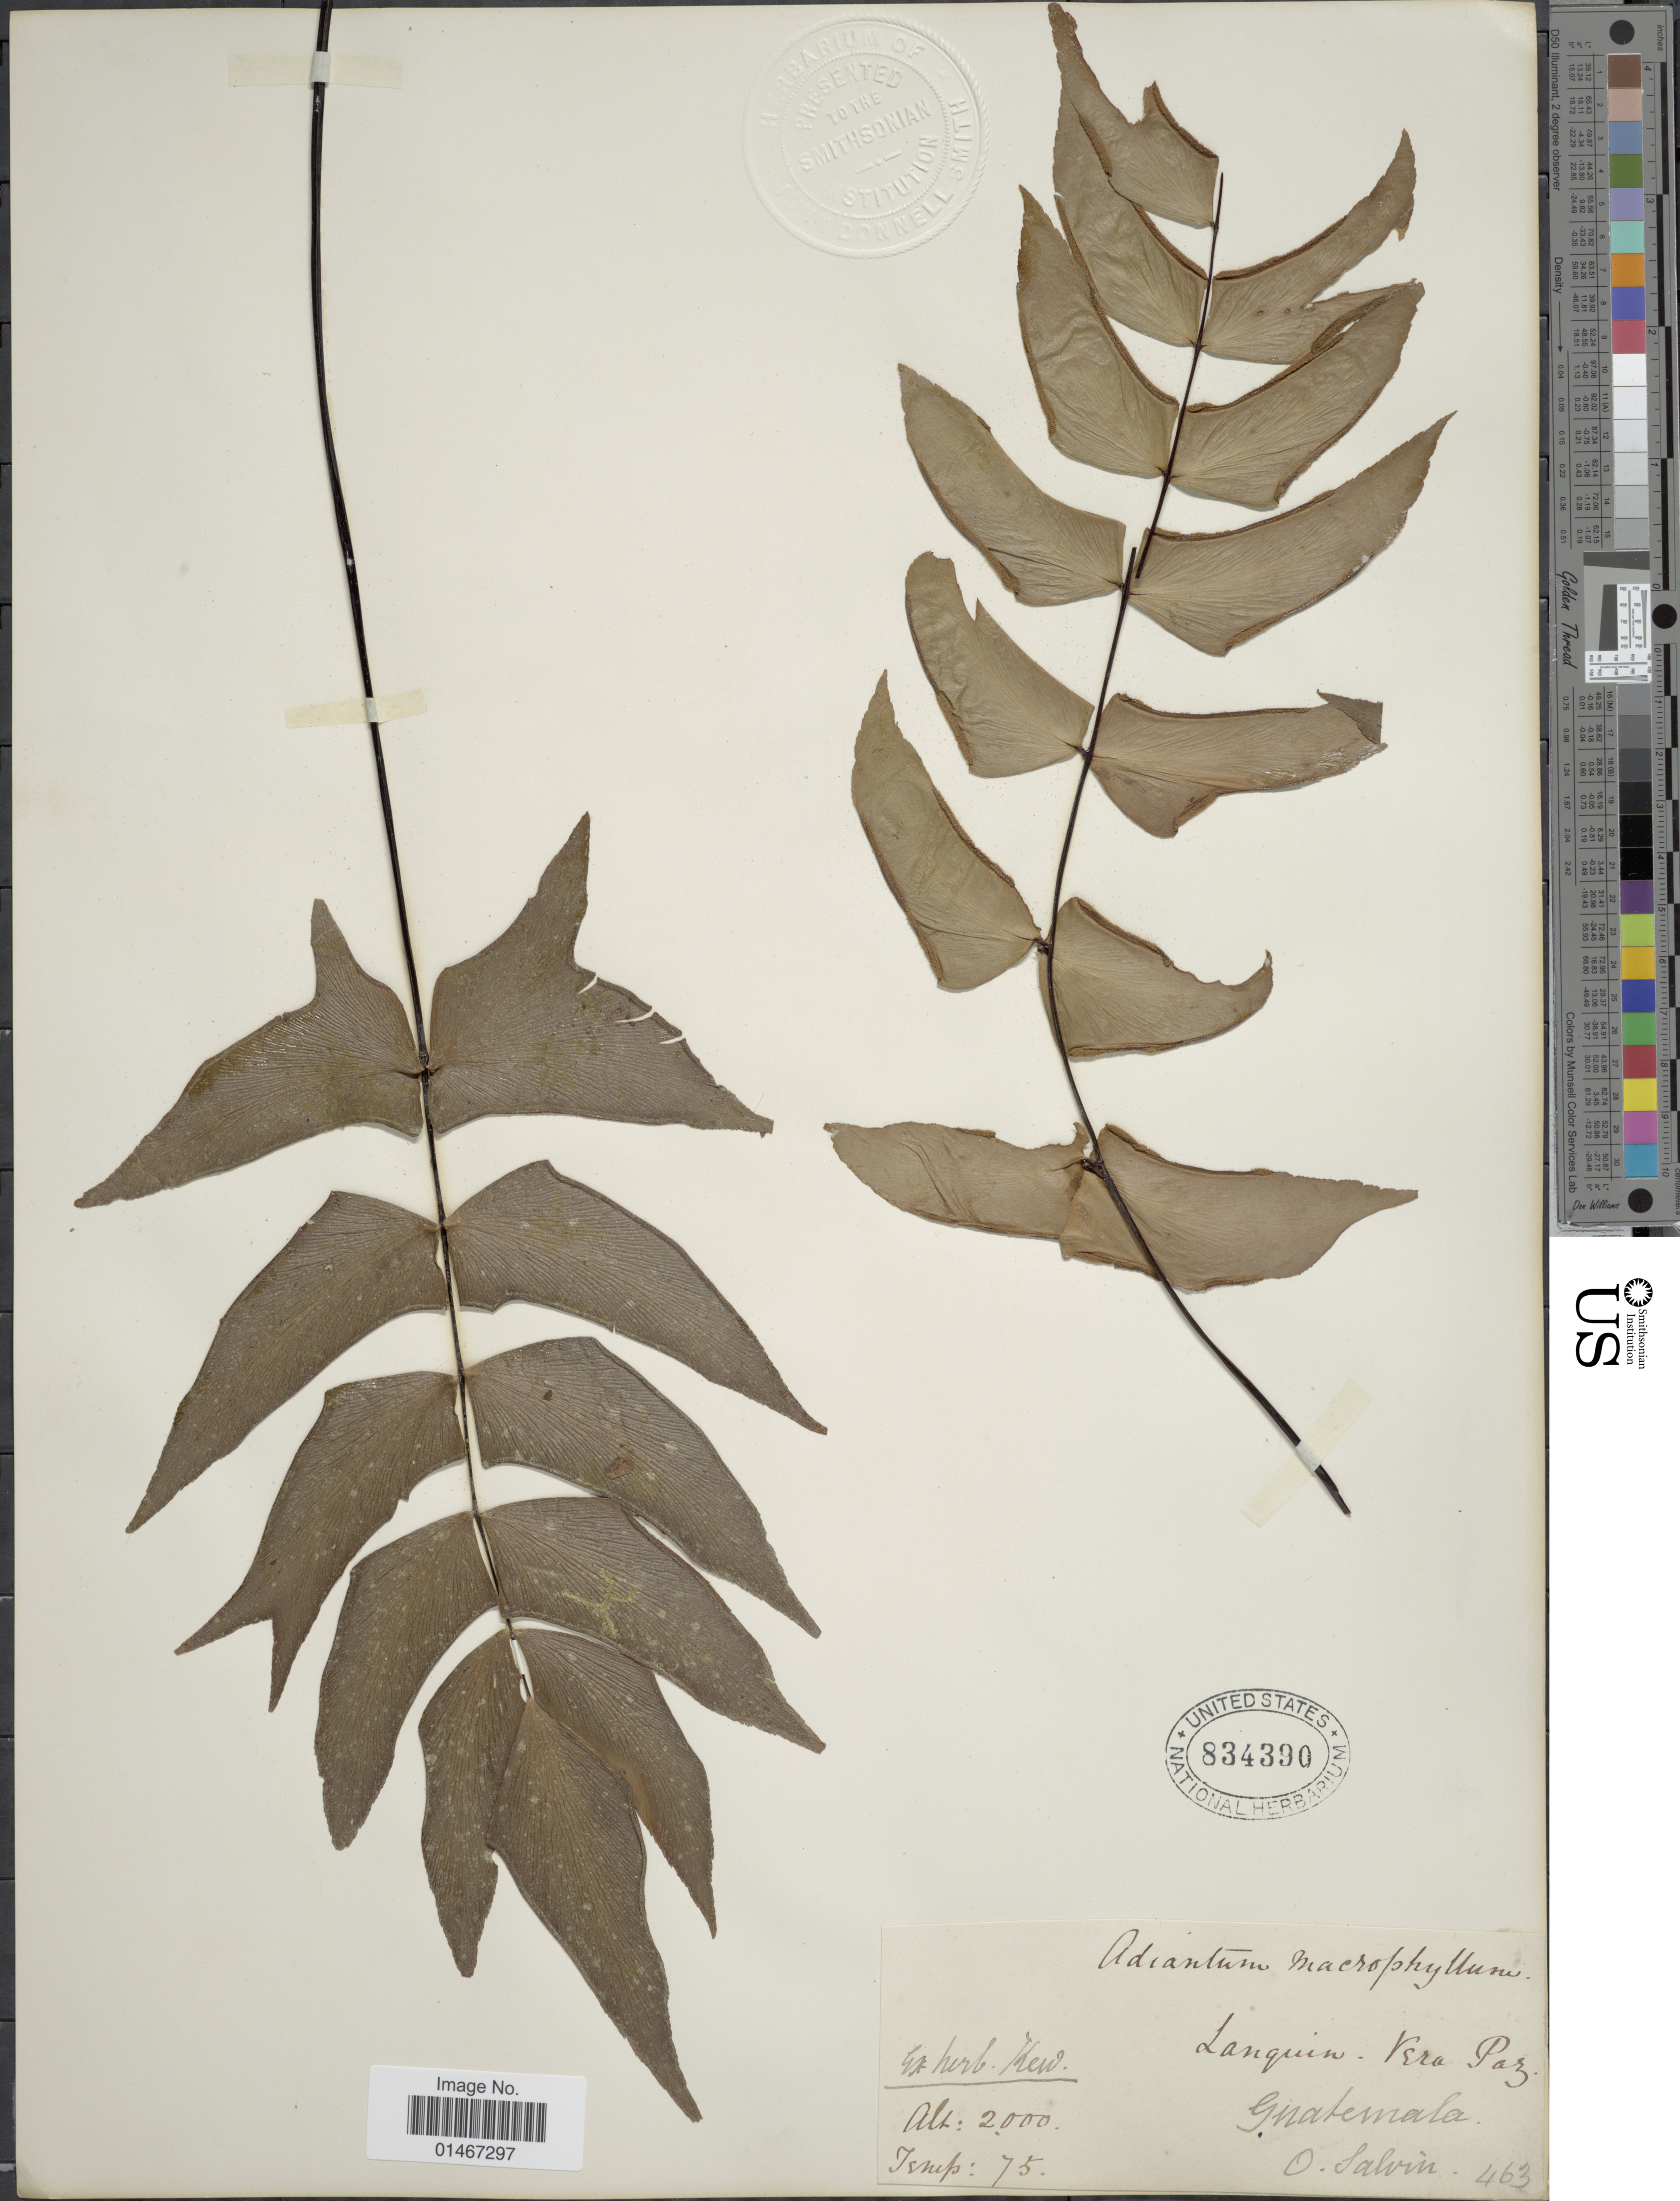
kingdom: Plantae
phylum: Tracheophyta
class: Polypodiopsida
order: Polypodiales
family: Pteridaceae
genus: Adiantum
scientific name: Adiantum macrophyllum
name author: Sw.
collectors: O. Salvin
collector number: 463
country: Guatemala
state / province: Guatemala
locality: Lanquin. Vera Paz.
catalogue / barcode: US 834390